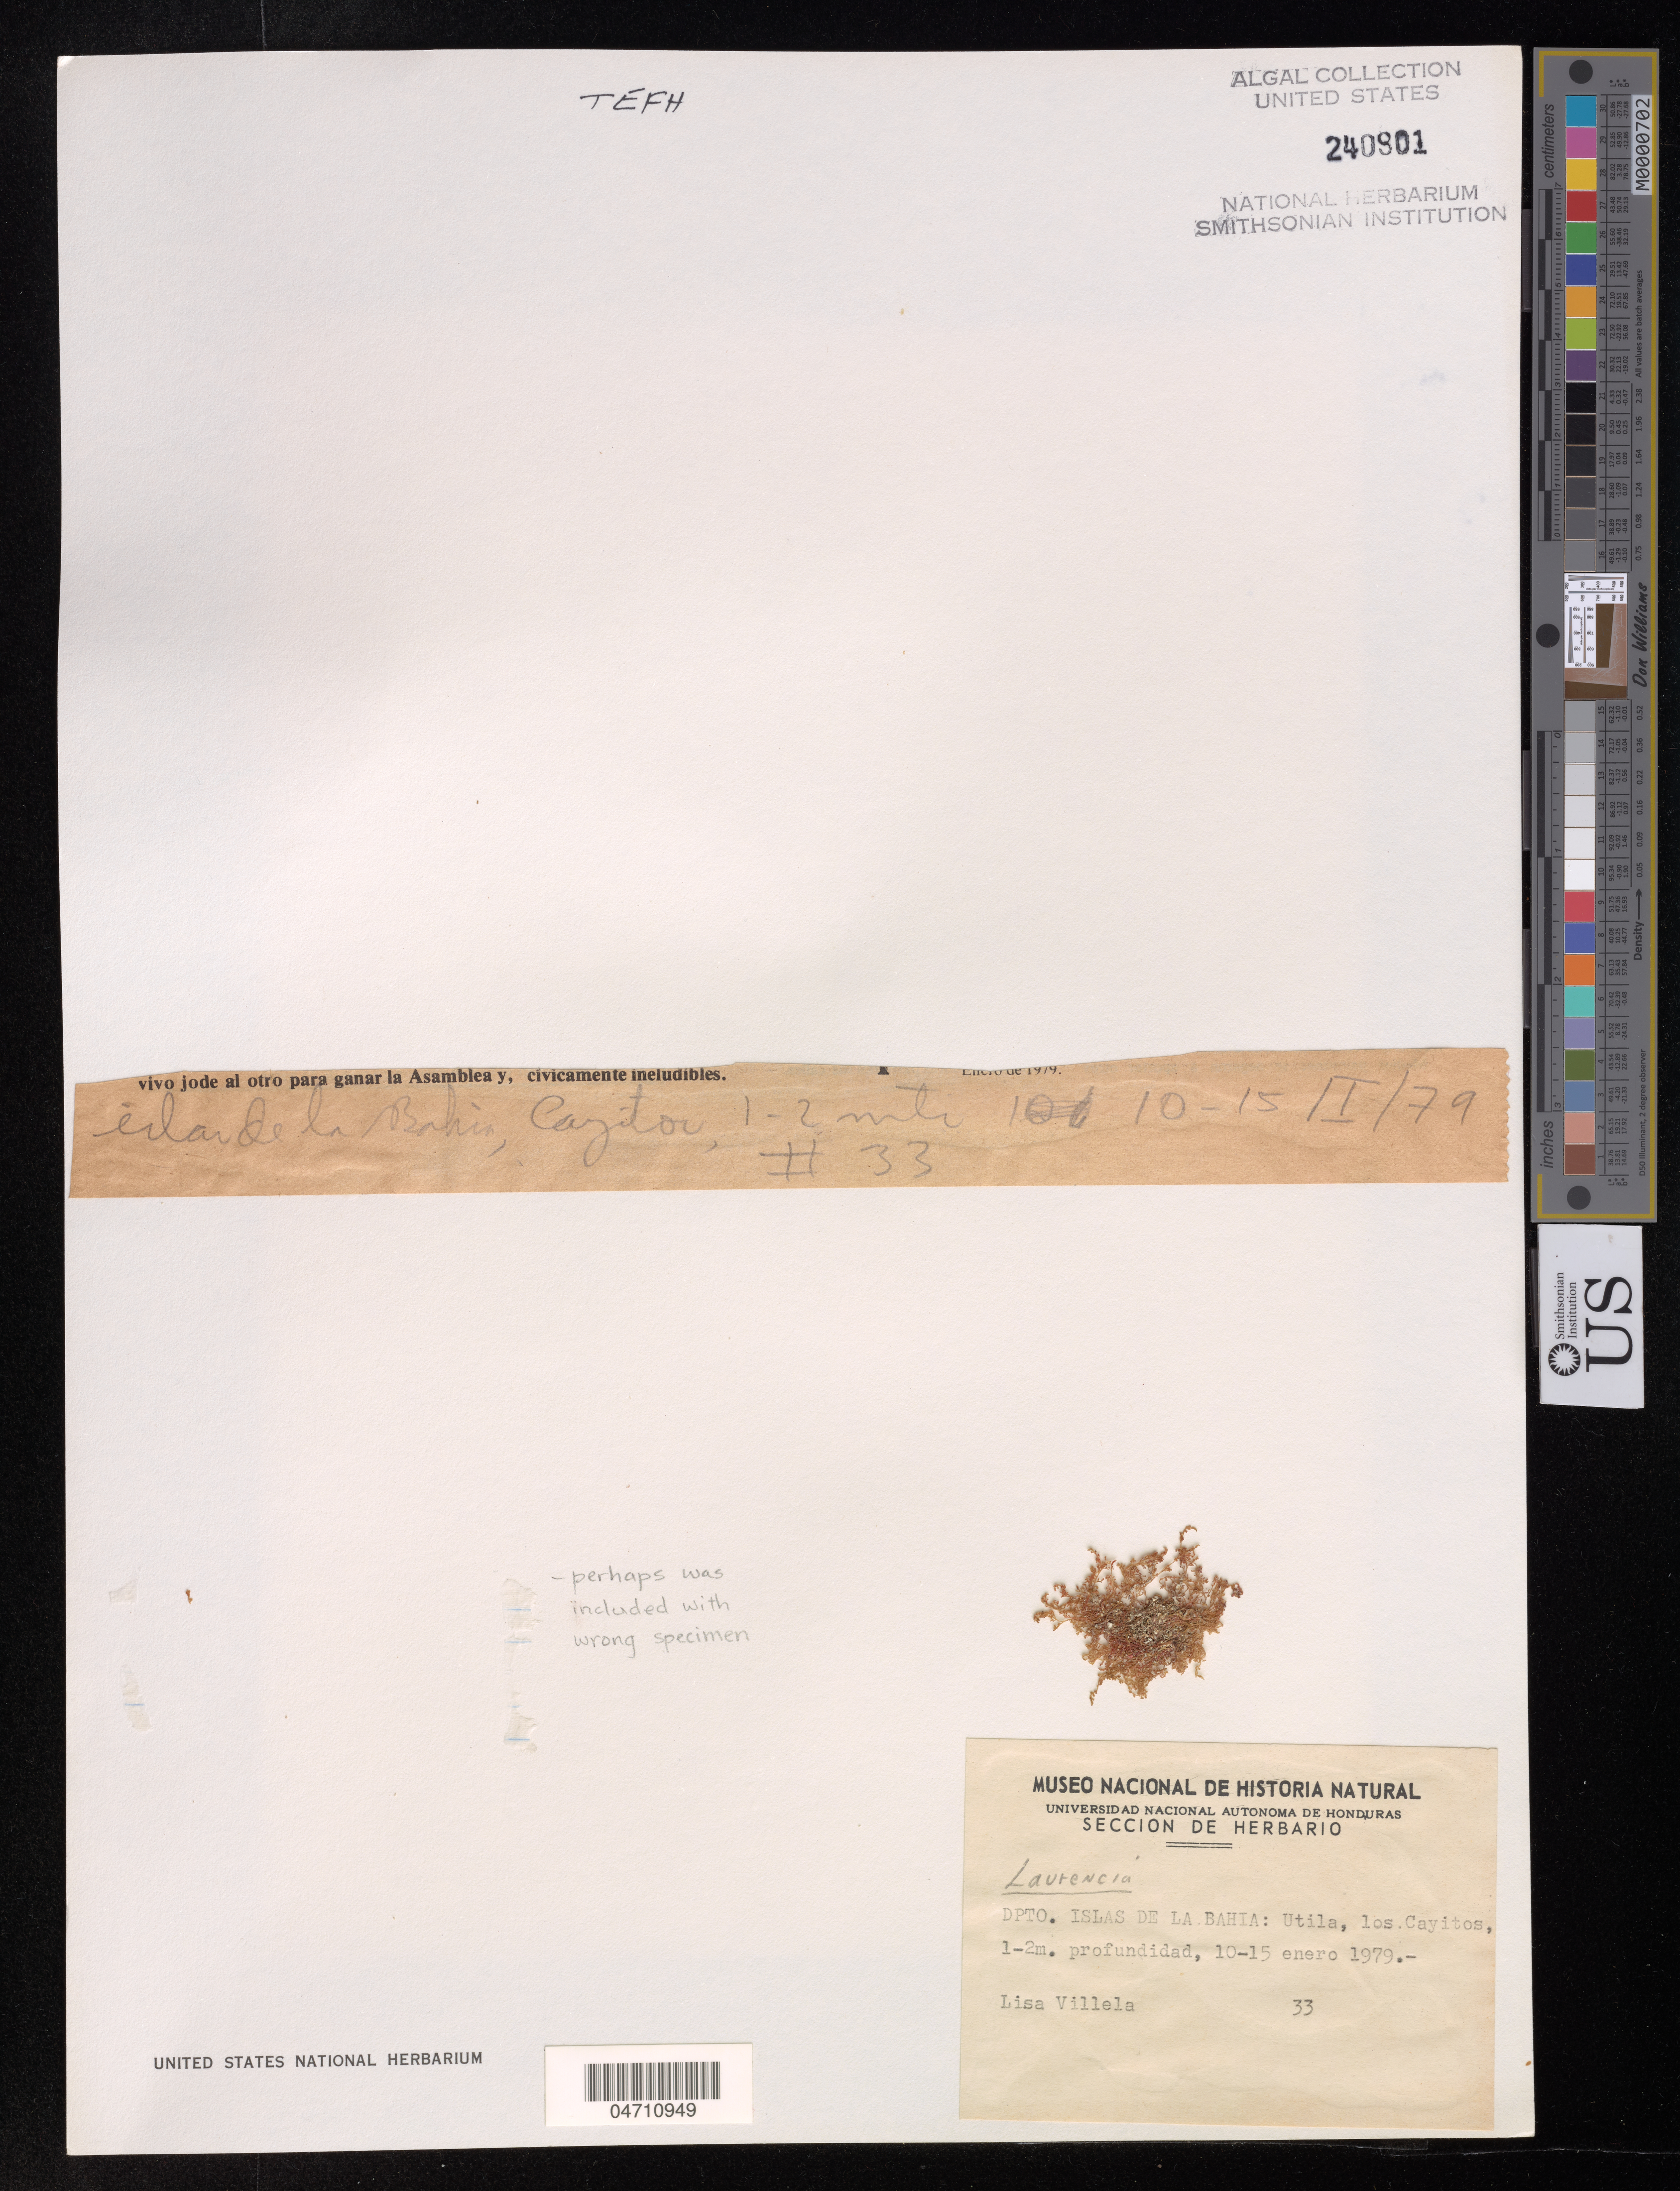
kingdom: Plantae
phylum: Rhodophyta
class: Florideophyceae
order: Ceramiales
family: Rhodomelaceae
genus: Laurencia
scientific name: Laurencia sp.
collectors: L. Villela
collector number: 33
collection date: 1979-01-10/1979-01-15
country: Honduras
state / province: Islas de la Bahía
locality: Utila, los Cayitos.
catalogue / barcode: US 240801